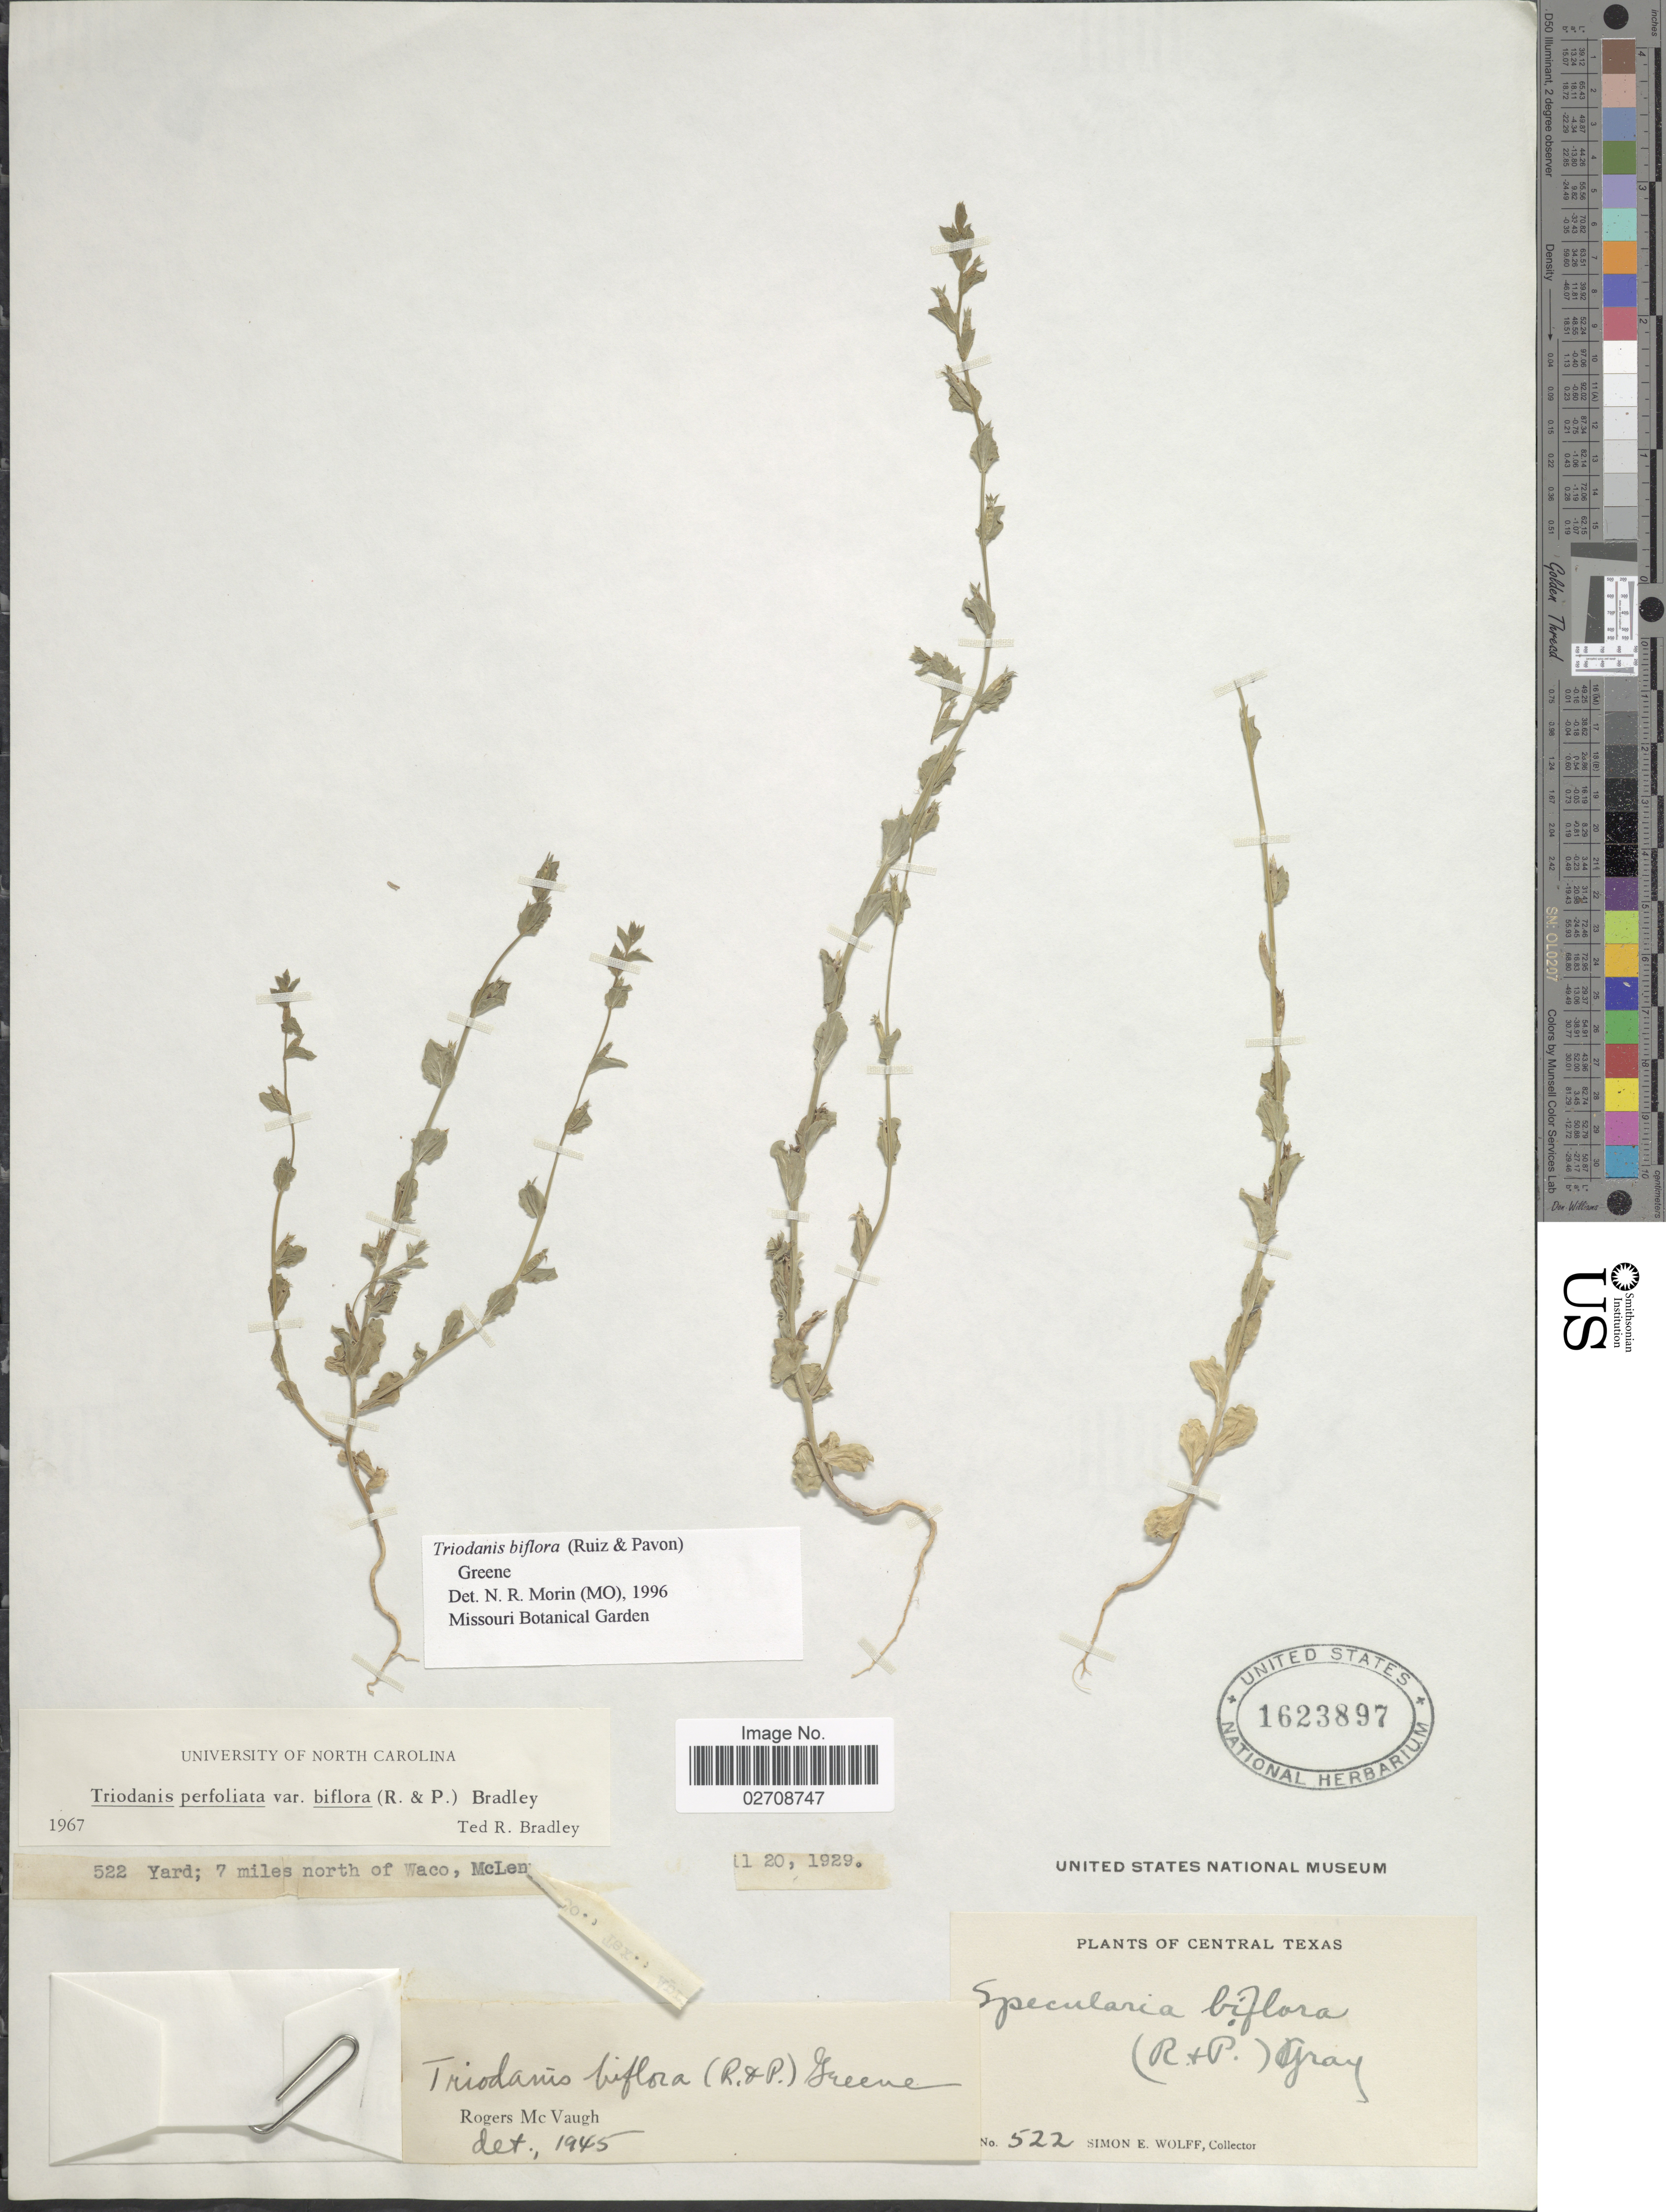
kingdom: Plantae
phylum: Tracheophyta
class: Magnoliopsida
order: Asterales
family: Campanulaceae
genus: Triodanis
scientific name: Triodanis biflora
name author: (Ruiz & Pav.) Greene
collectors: S. E. Wolff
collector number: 522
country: United States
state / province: Texas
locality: Central Texas; 7 miles north of Waco, McLennan County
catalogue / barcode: US 1623897